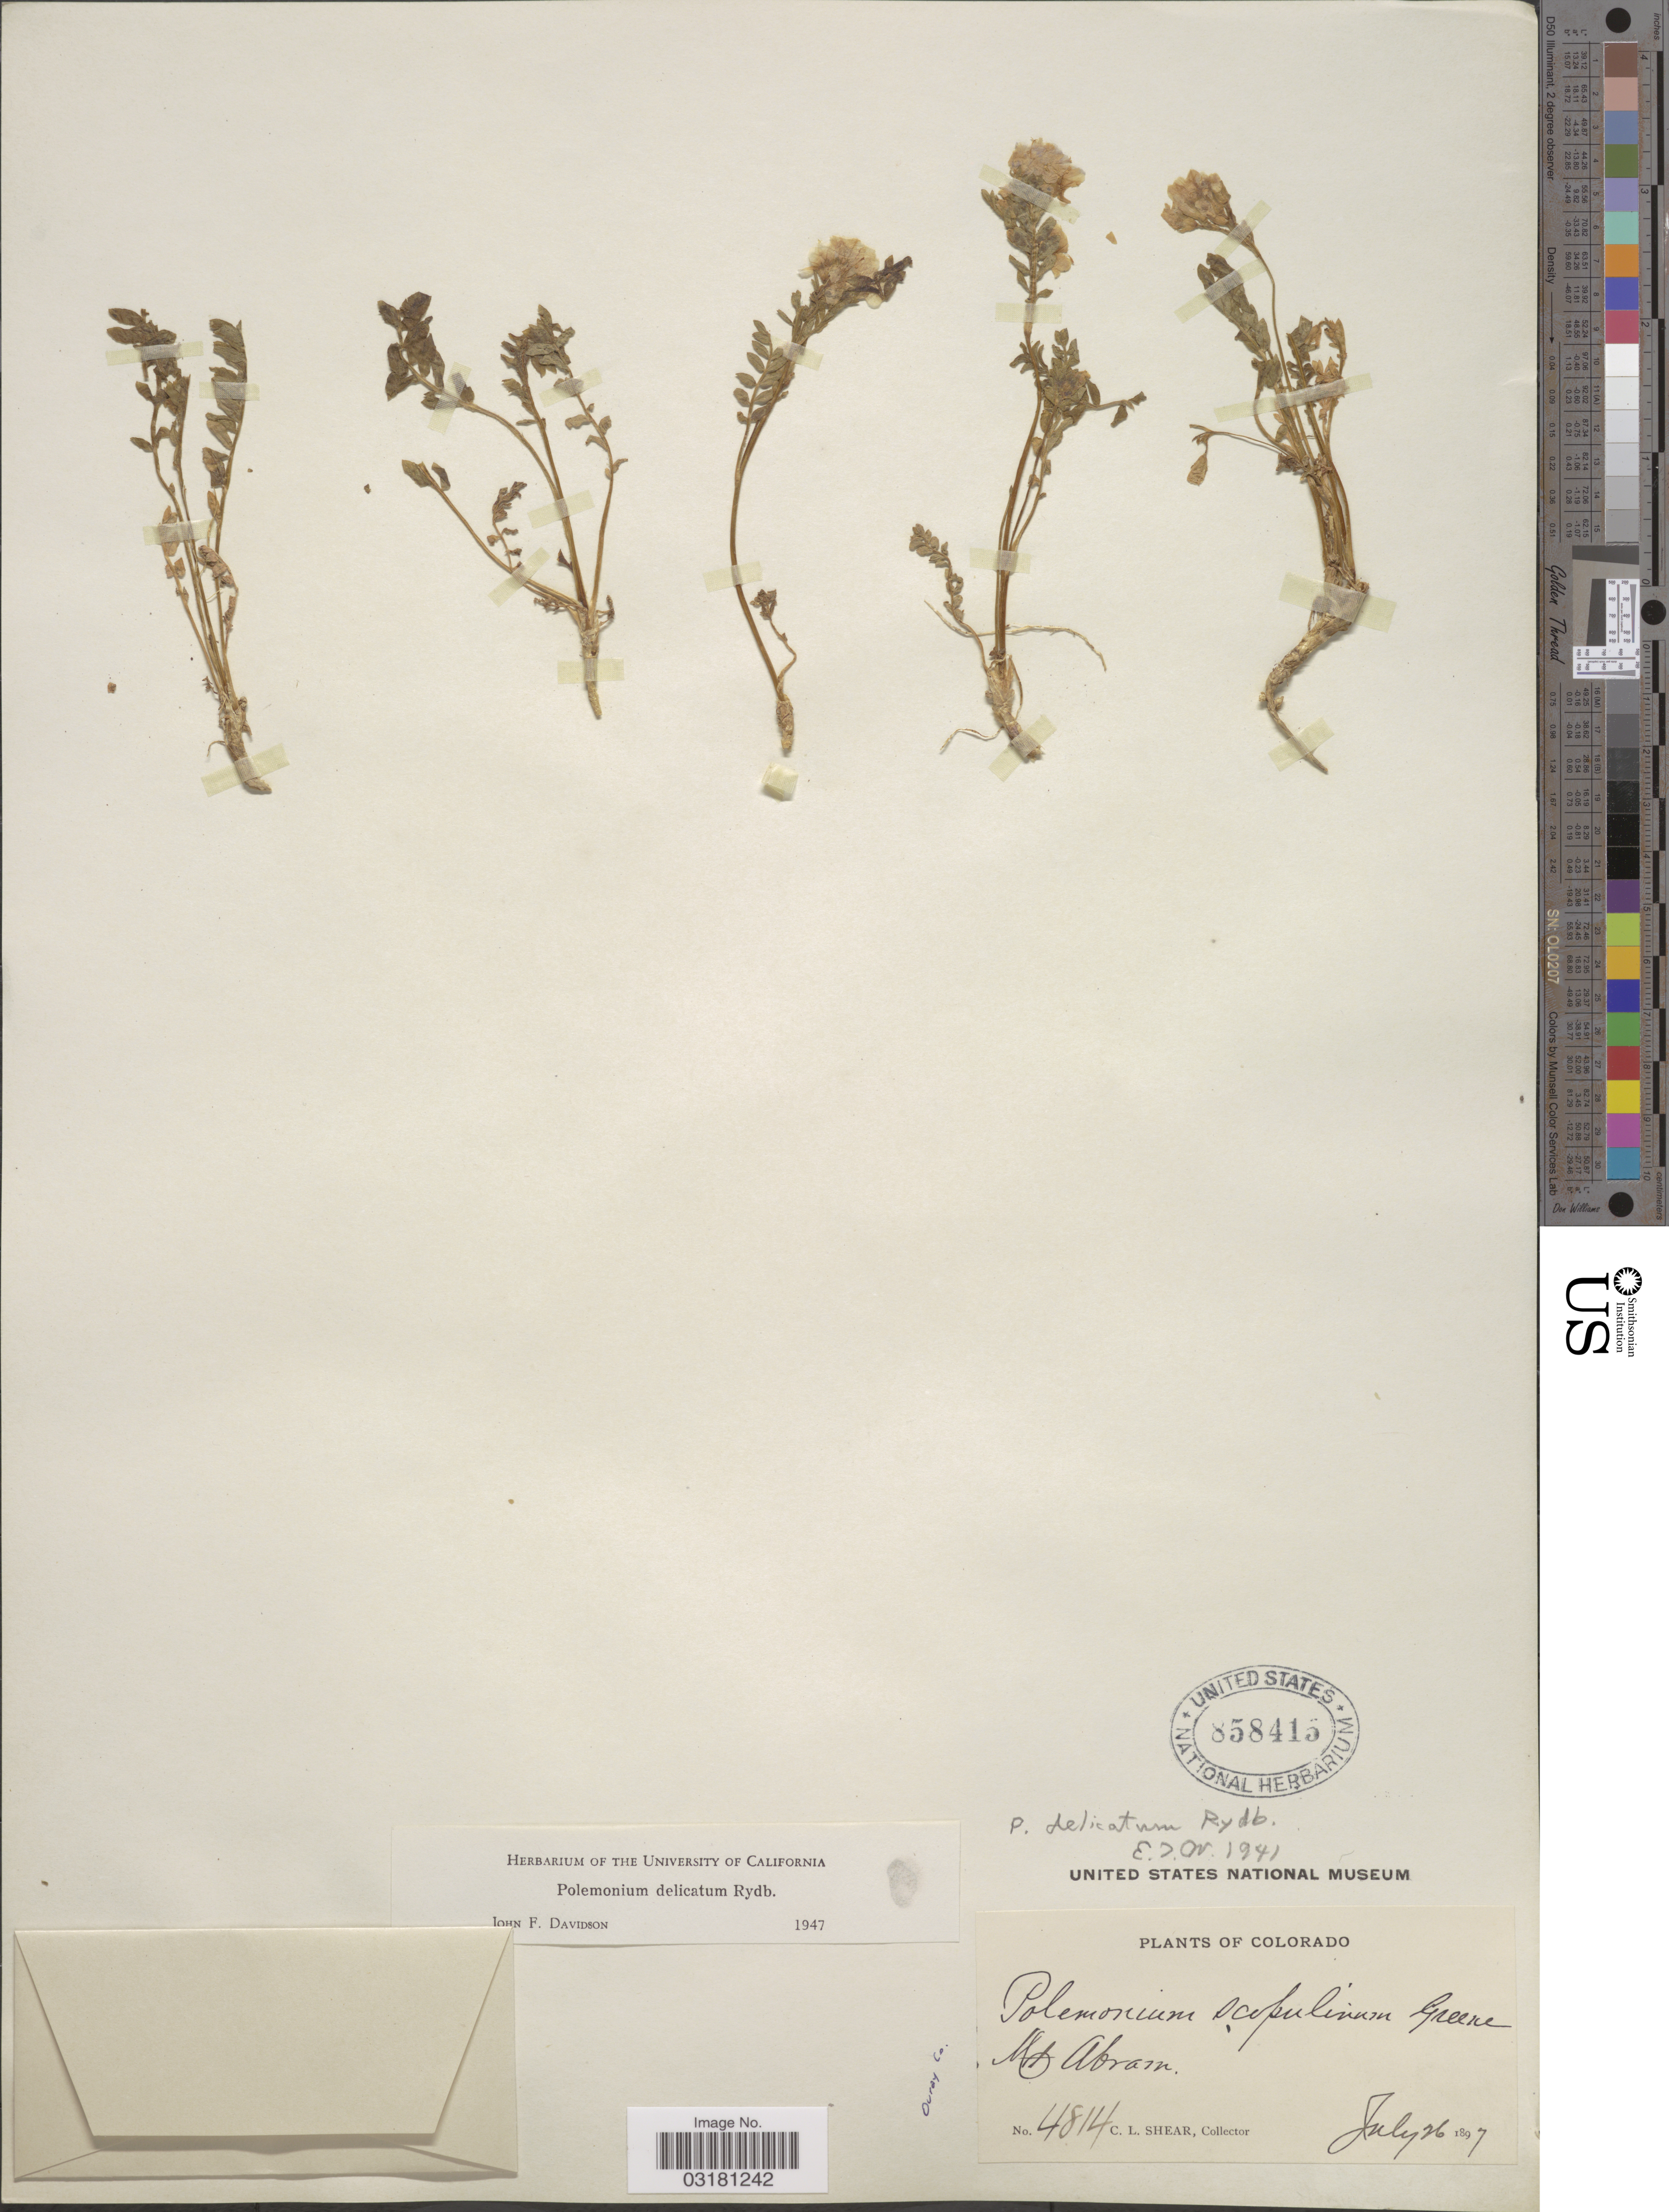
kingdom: Plantae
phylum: Tracheophyta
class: Magnoliopsida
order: Ericales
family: Polemoniaceae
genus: Polemonium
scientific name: Polemonium delicatum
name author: Rydb.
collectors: C. L. Shear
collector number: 4814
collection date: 1897-07-26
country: United States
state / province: Colorado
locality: Mt. Abram. Ouray Co.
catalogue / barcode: US 858415